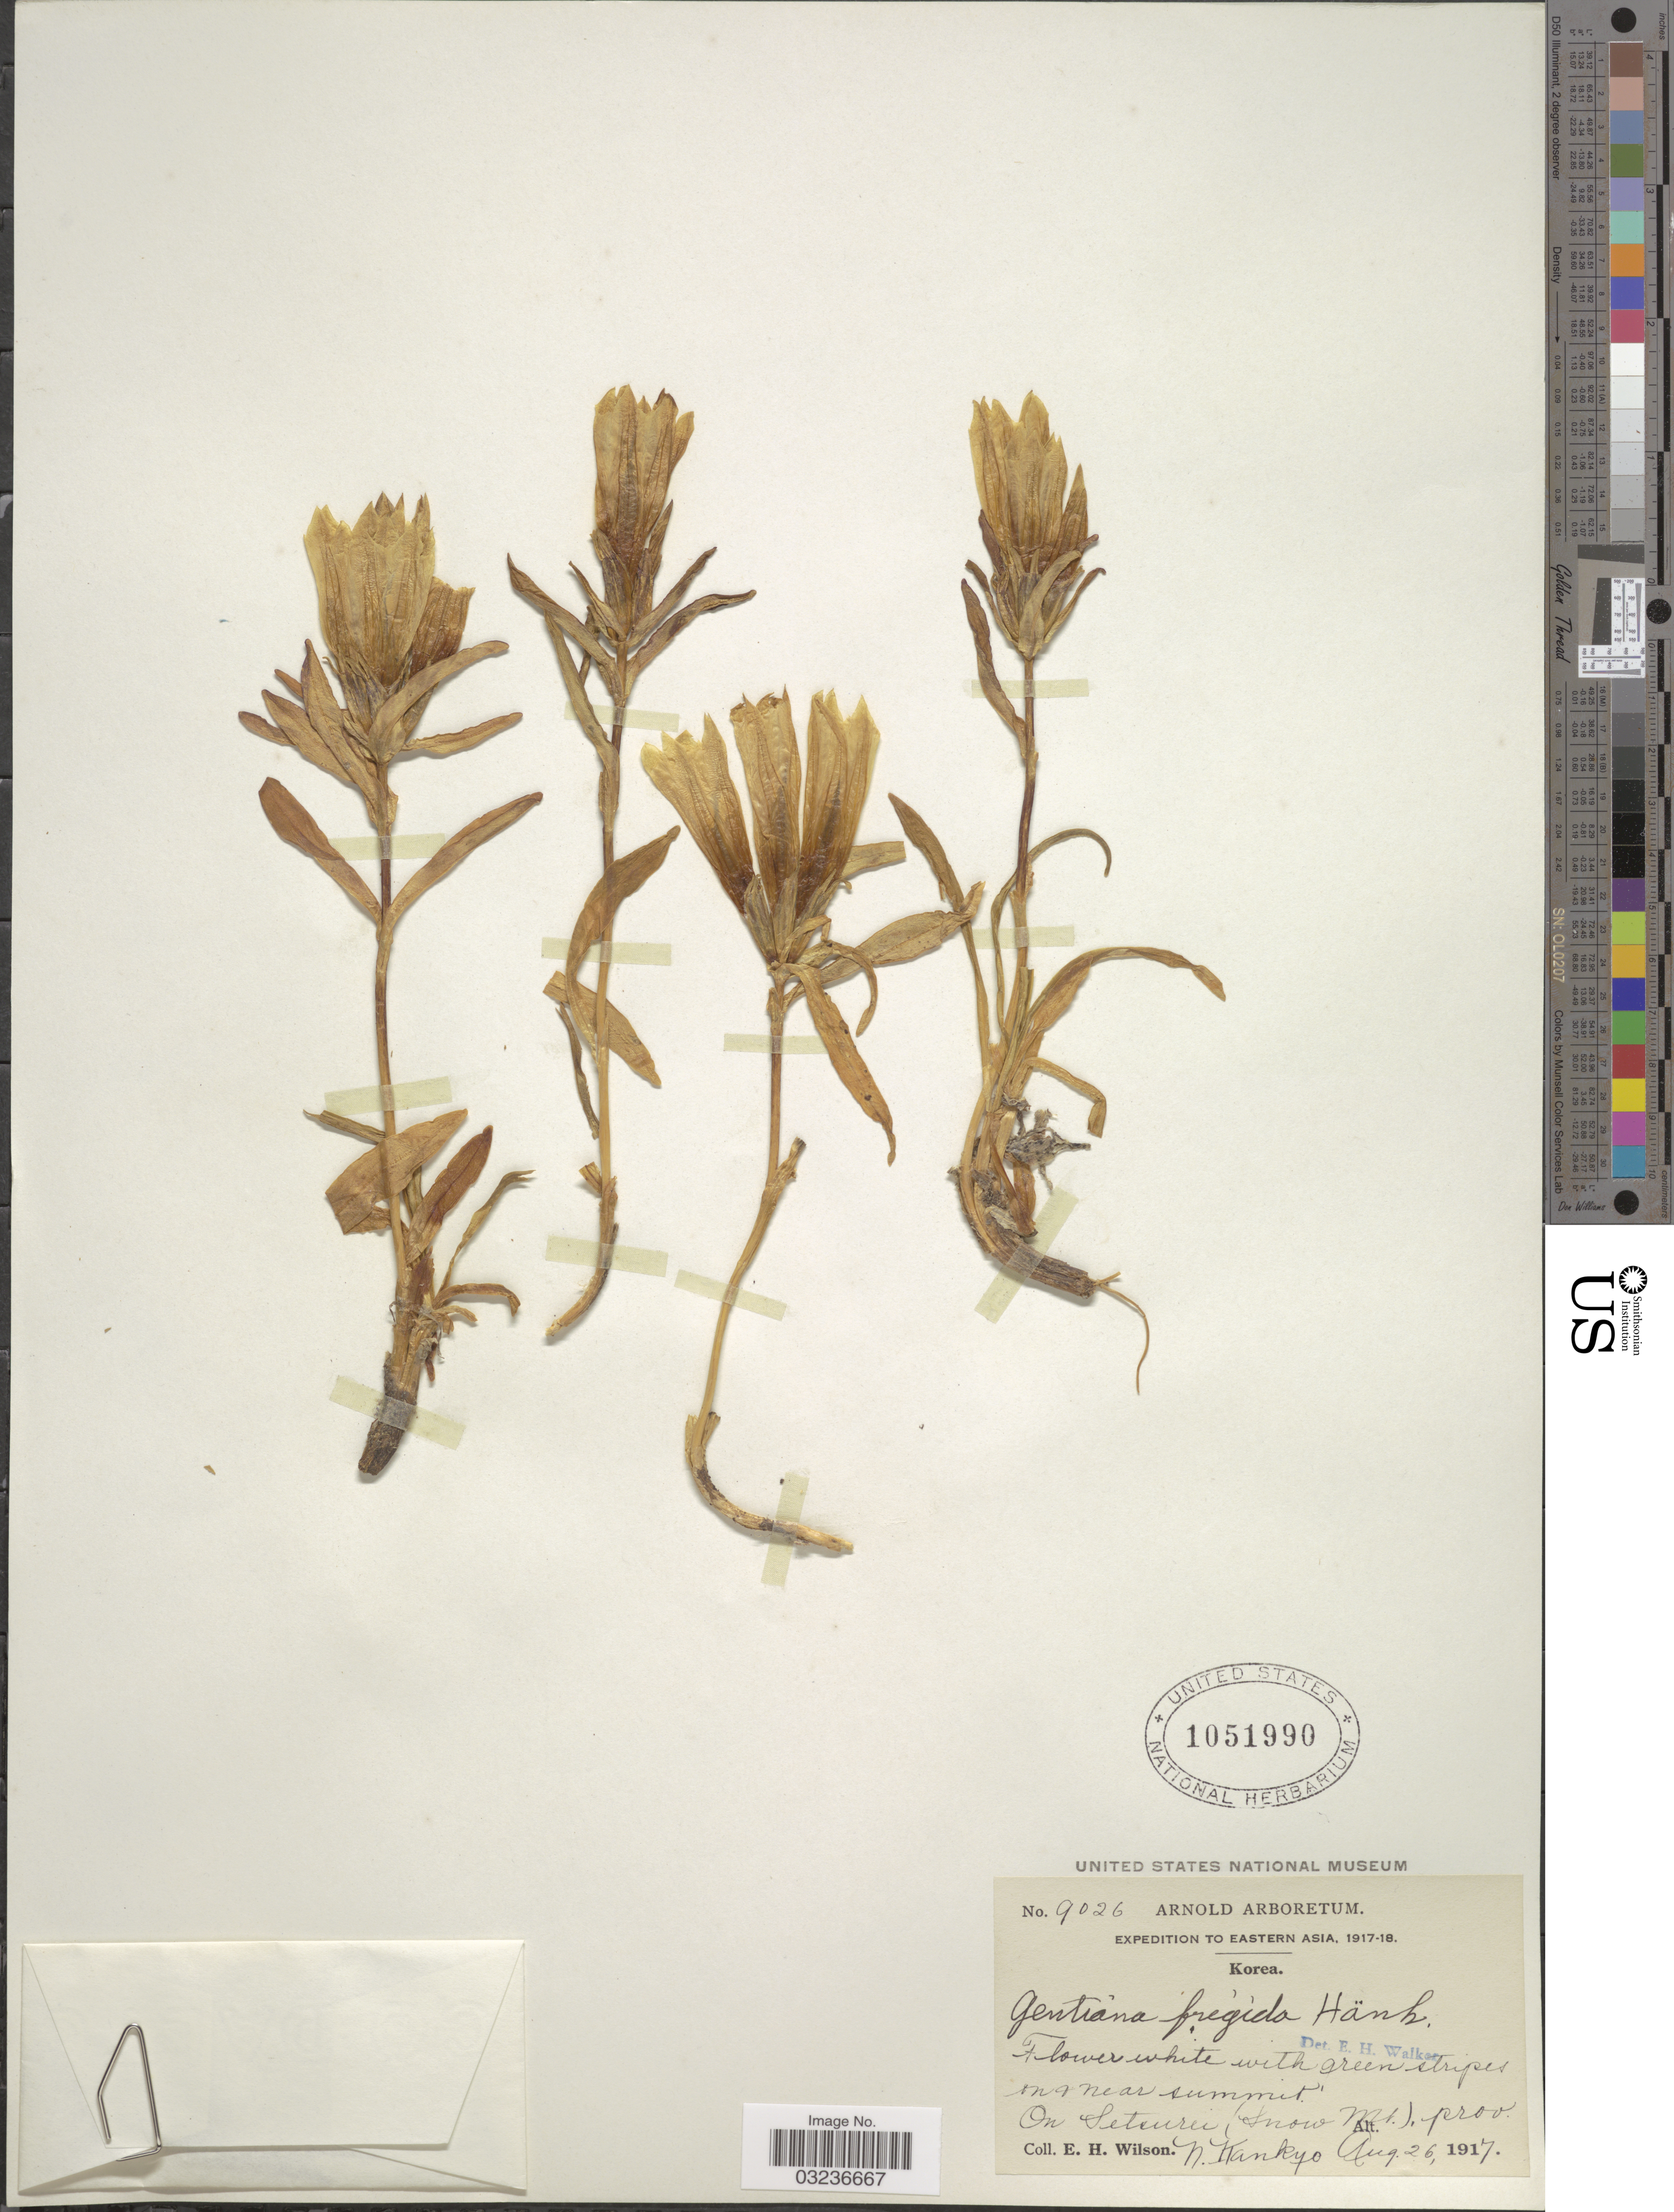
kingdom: Plantae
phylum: Tracheophyta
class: Magnoliopsida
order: Gentianales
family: Gentianaceae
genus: Gentiana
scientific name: Gentiana frigida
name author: Haenke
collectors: E. Wilson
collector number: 9026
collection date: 1917-08-26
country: North Korea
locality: On Setsurei (Snow Mt.), prov. N. Kankyo.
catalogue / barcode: US 1051990